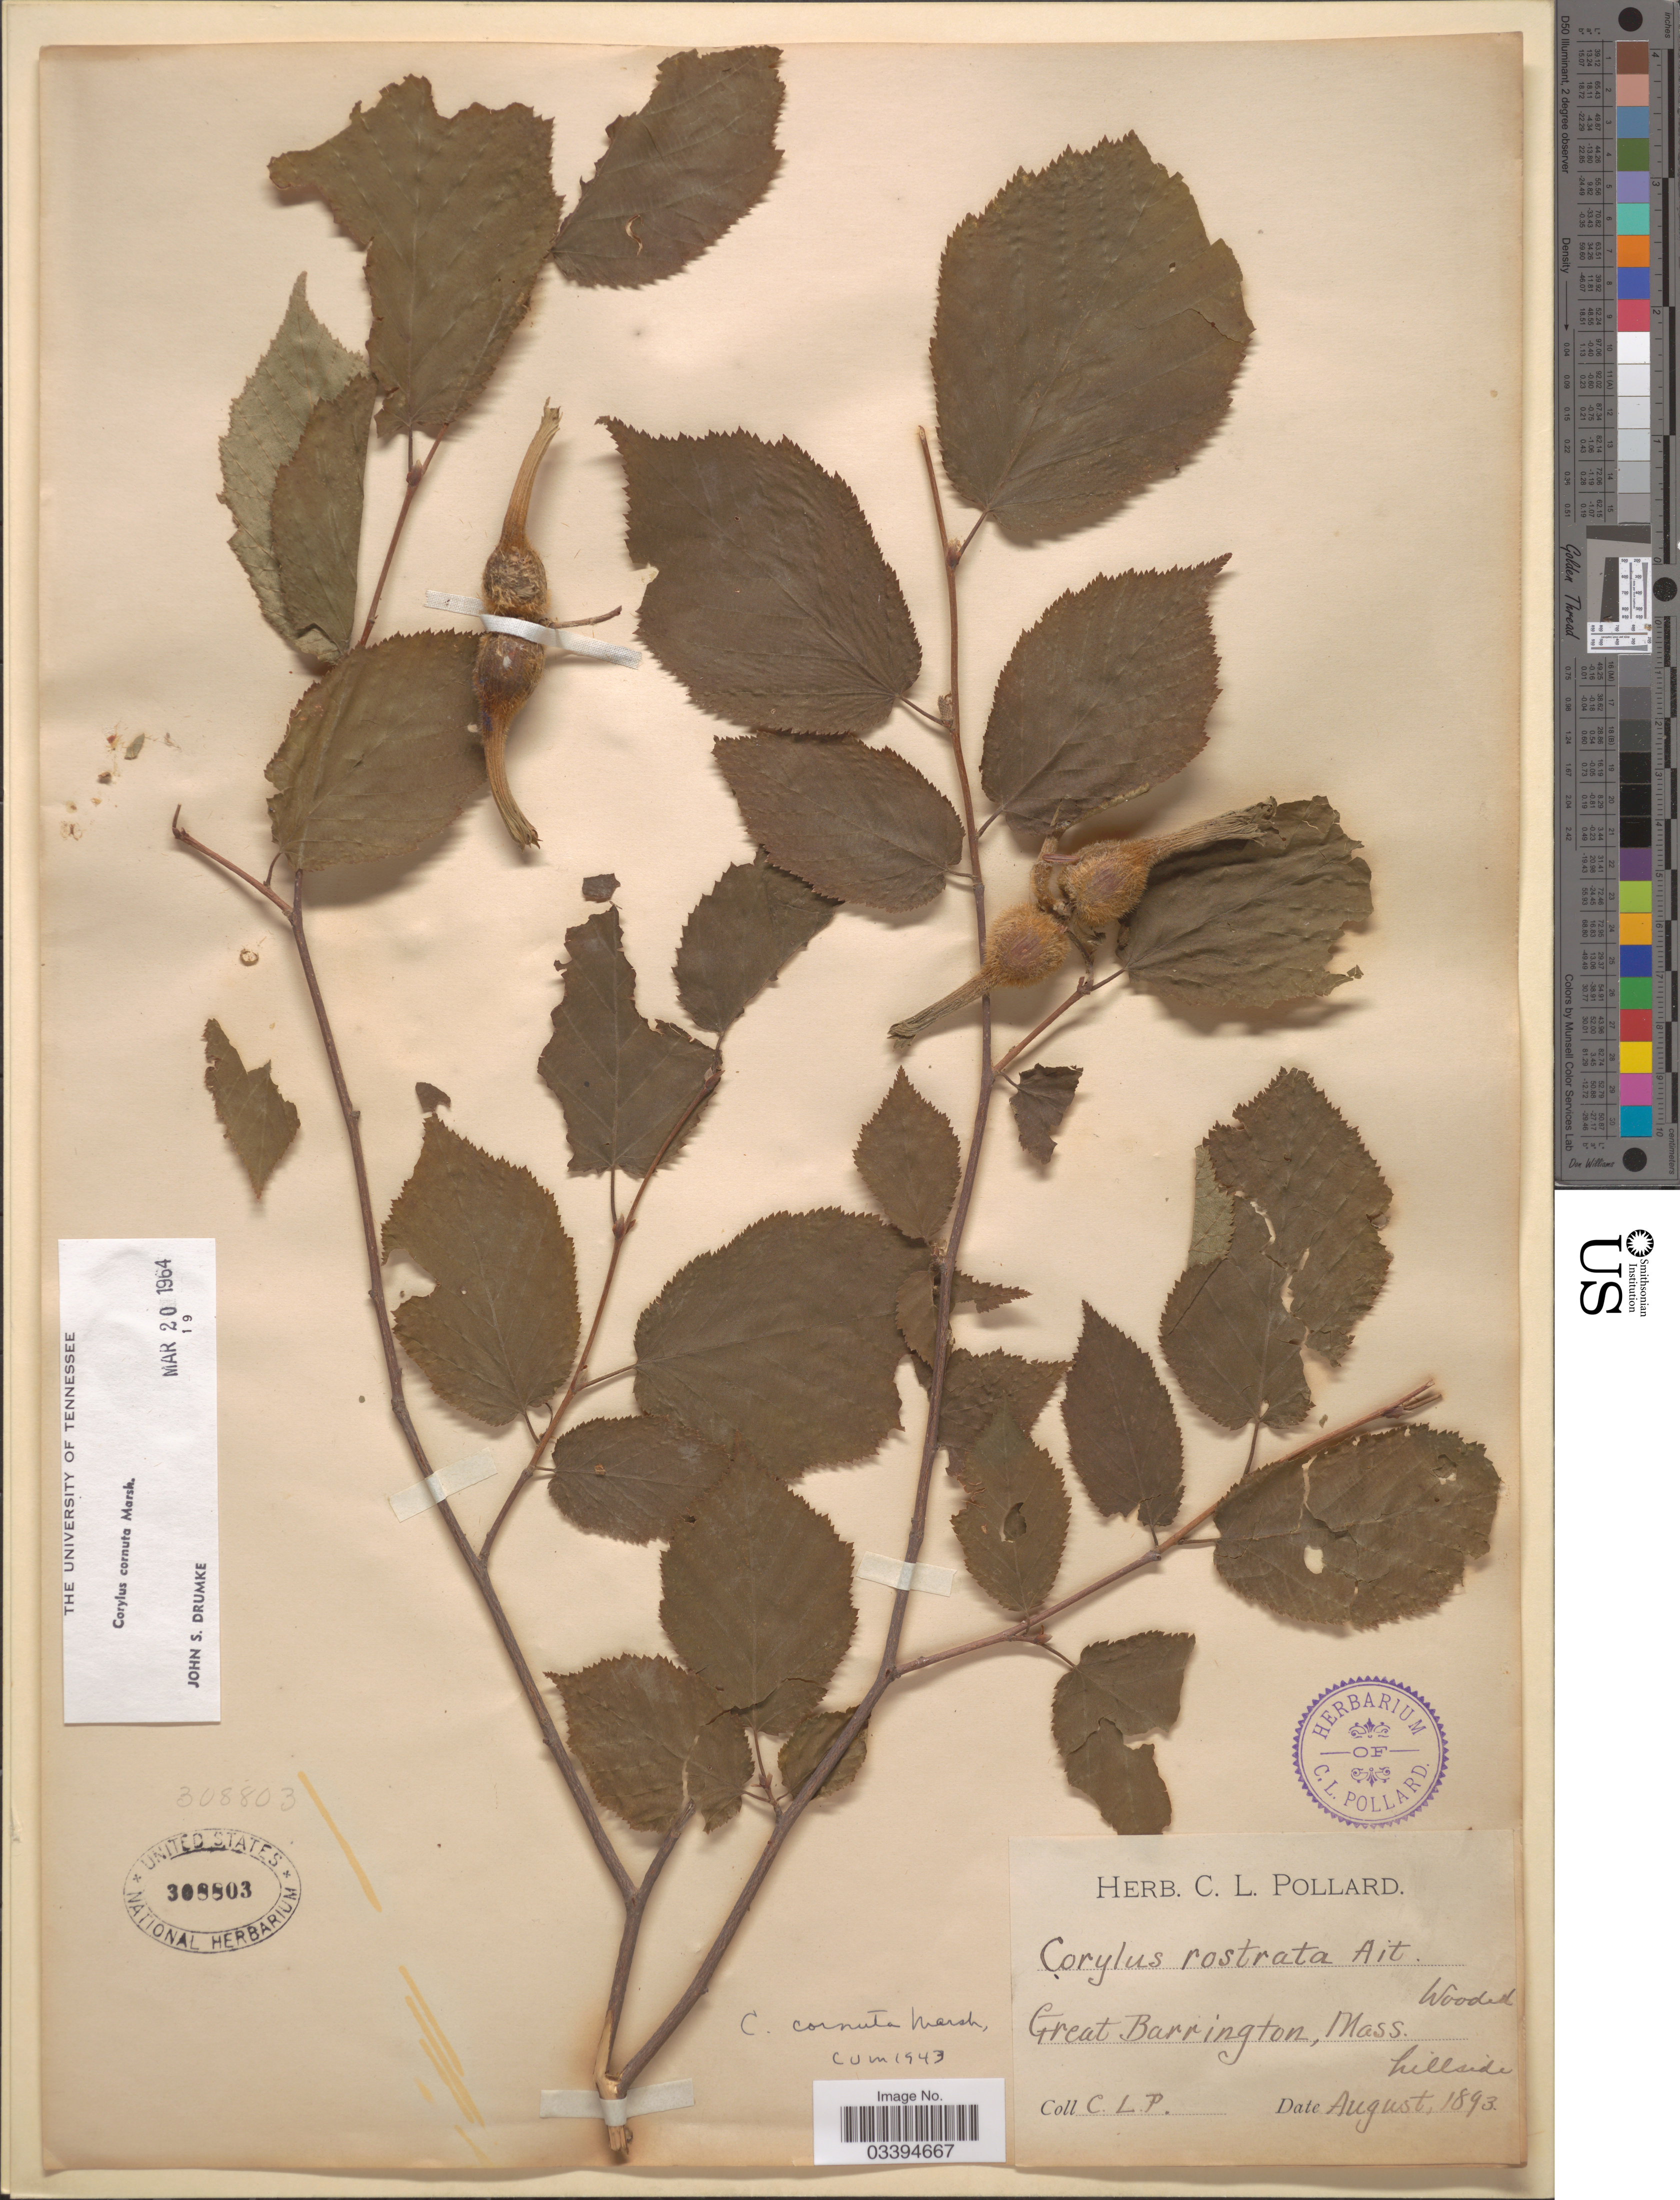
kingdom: Plantae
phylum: Tracheophyta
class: Magnoliopsida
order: Fagales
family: Betulaceae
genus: Corylus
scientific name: Corylus cornuta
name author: Marshall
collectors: C. L. Pollard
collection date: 1893-08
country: United States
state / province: Massachusetts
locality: Great Barrington.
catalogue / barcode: US 308803